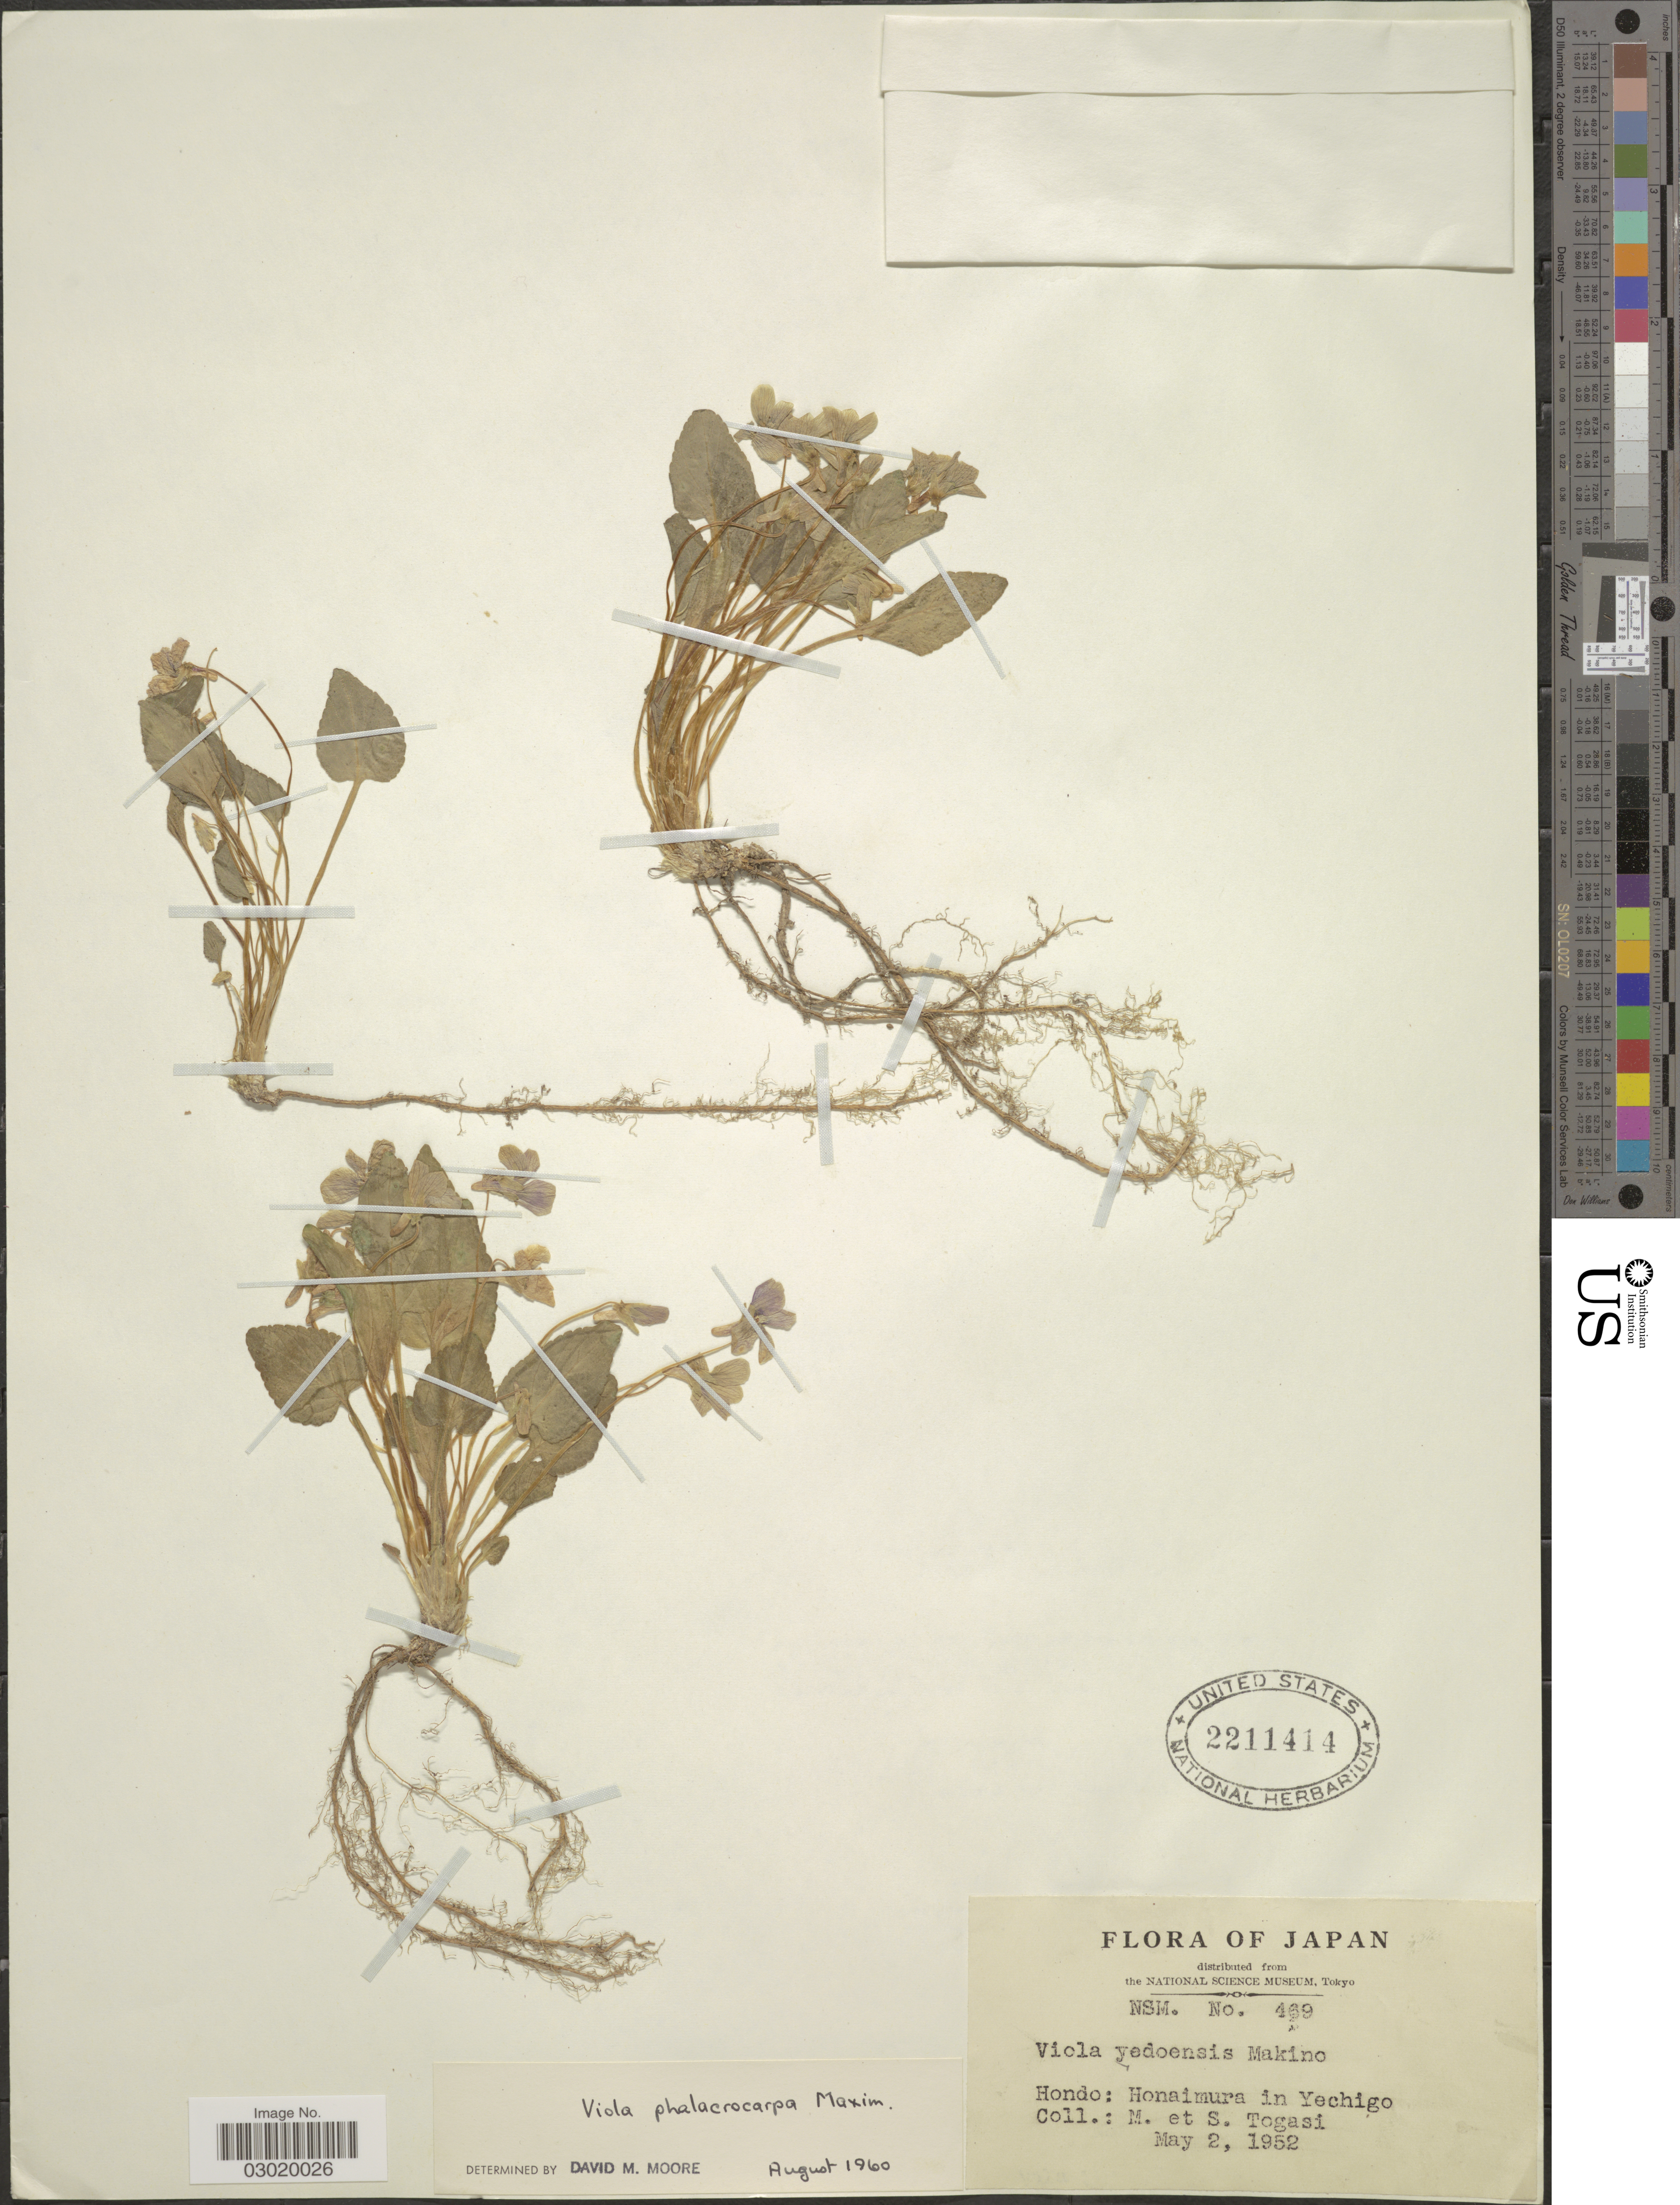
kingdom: Plantae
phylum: Tracheophyta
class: Magnoliopsida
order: Malpighiales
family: Violaceae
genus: Viola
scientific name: Viola phalacrocarpa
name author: Maxim.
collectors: M. Togasi & S. Togasi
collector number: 469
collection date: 1952-05-02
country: Japan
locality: Hondo: Honaimura in Yechigo.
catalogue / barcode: US 2211414